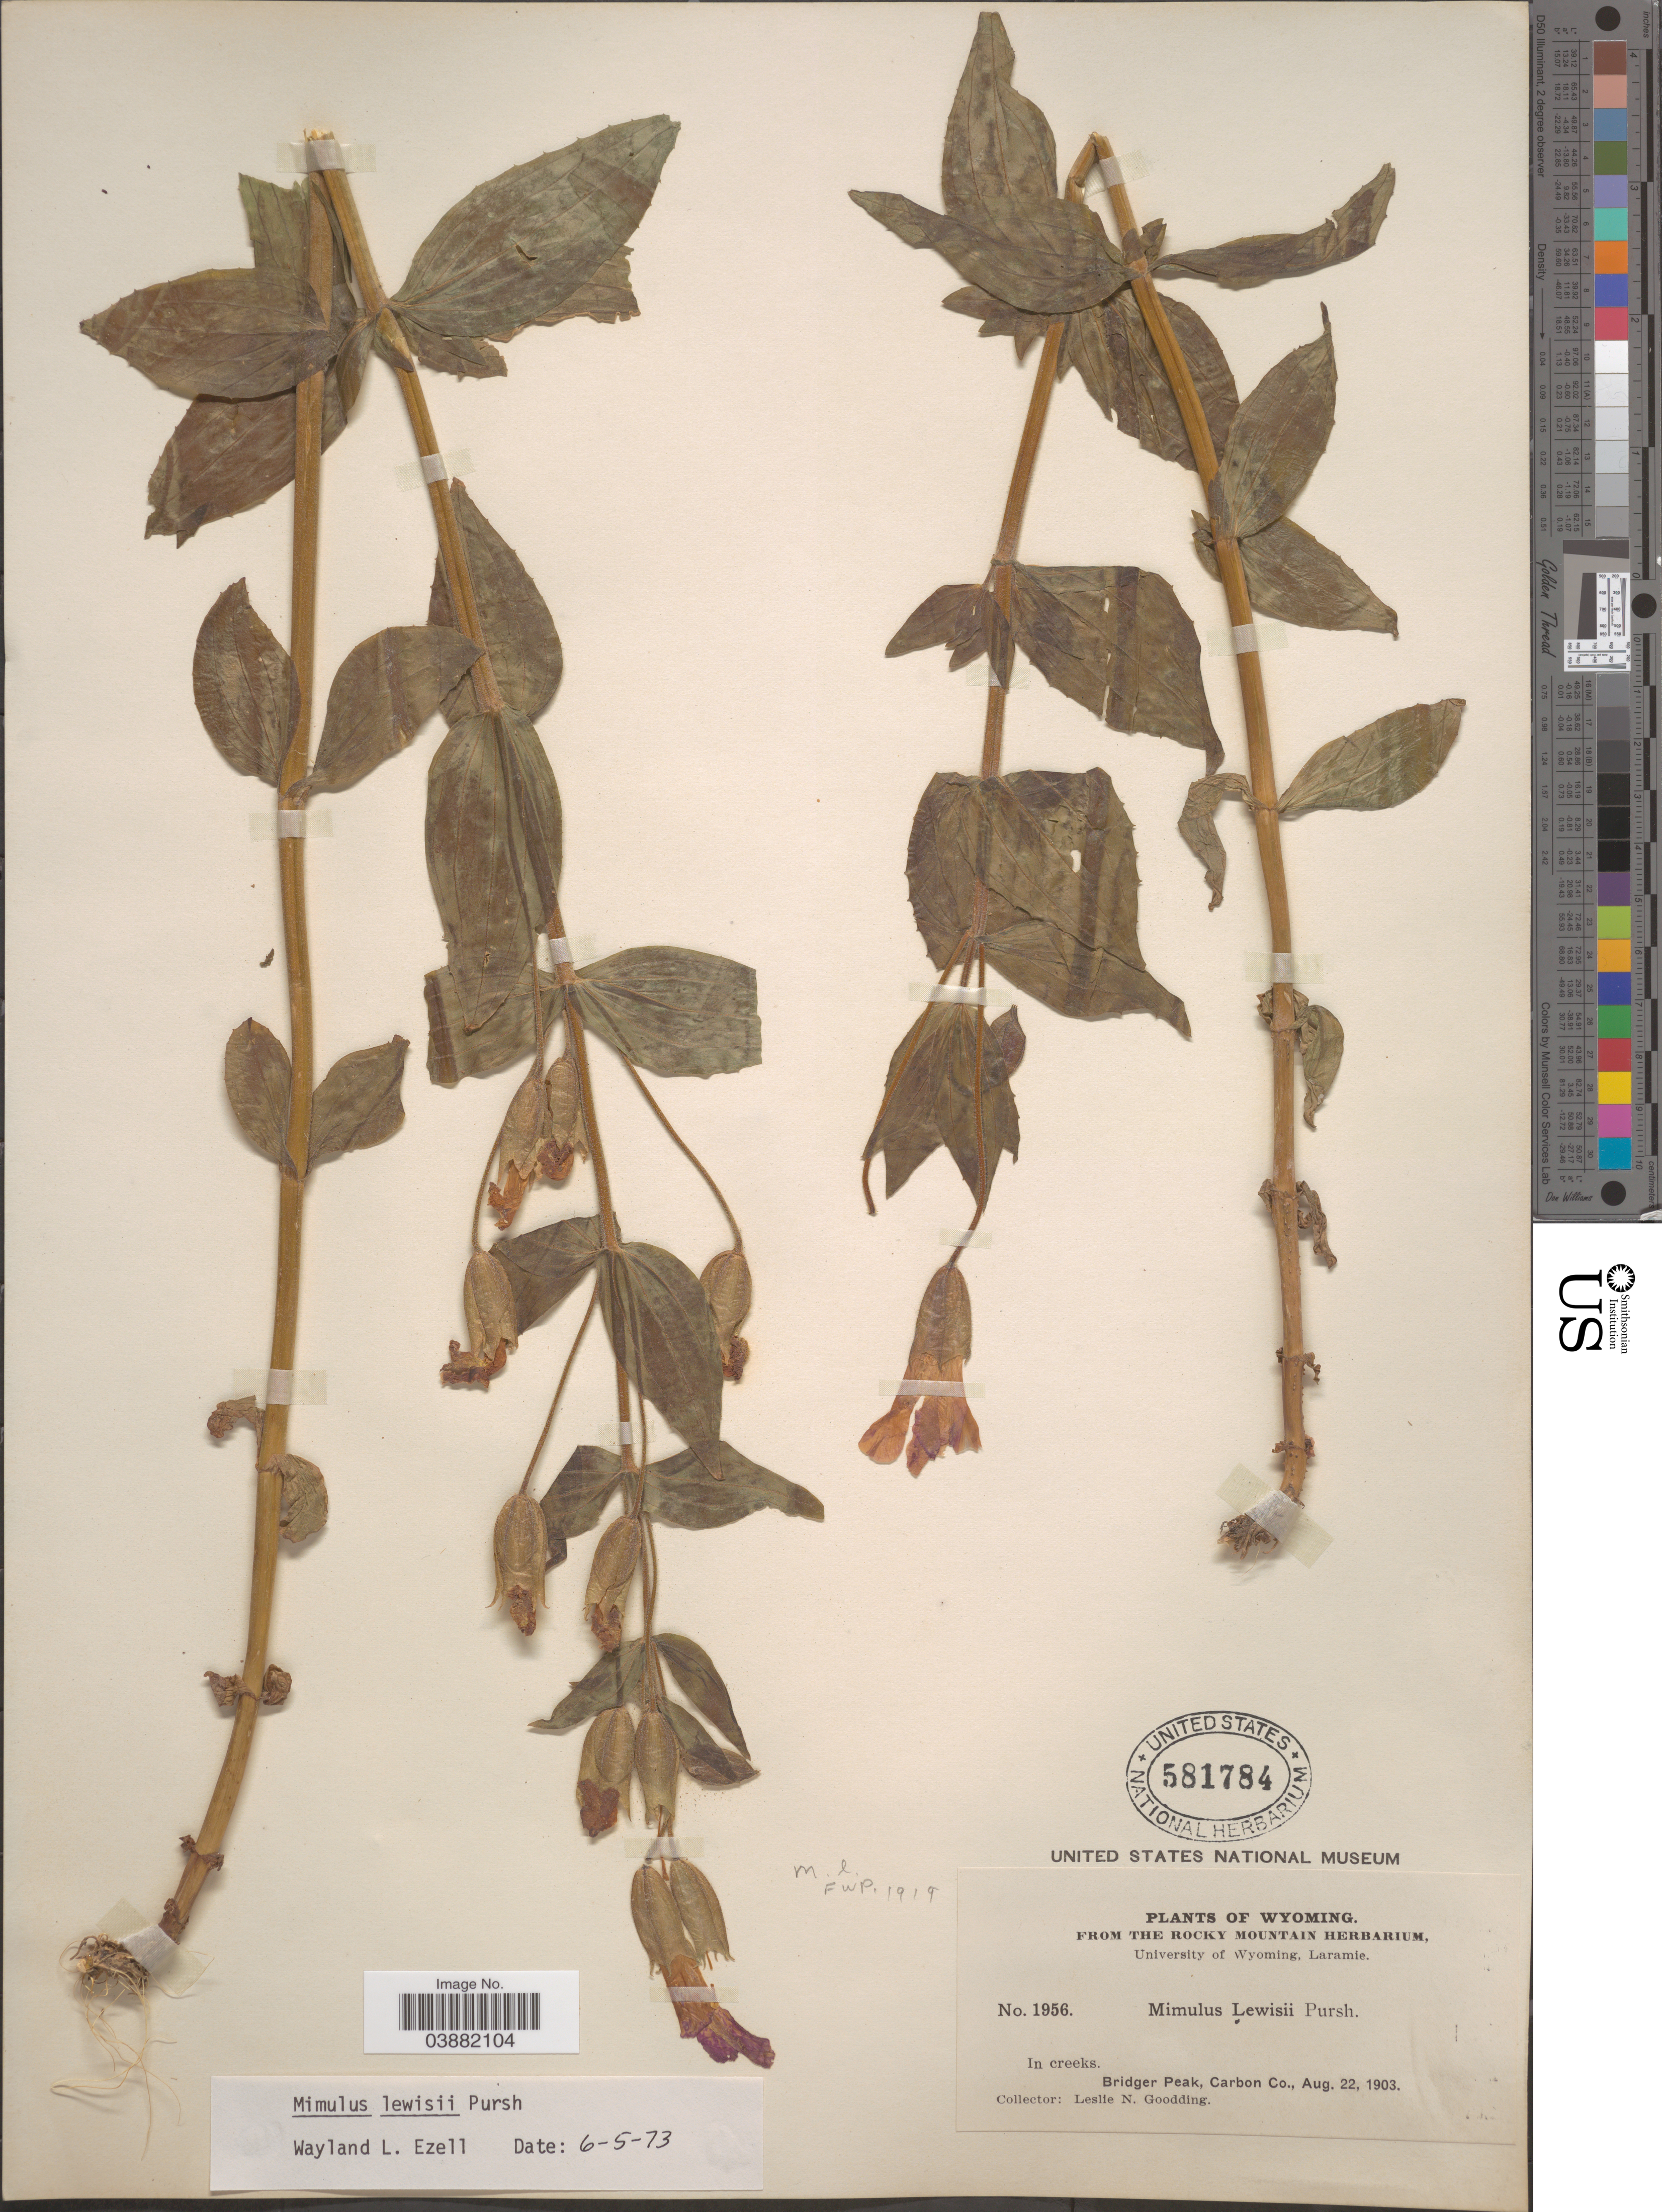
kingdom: Plantae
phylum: Tracheophyta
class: Magnoliopsida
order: Lamiales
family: Phrymaceae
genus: Mimulus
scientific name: Mimulus lewisii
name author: Pursh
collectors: L. N. Goodding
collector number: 1956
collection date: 1903-08-22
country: United States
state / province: Wyoming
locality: Bridger Peak, Carbon Co.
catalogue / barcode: US 581784